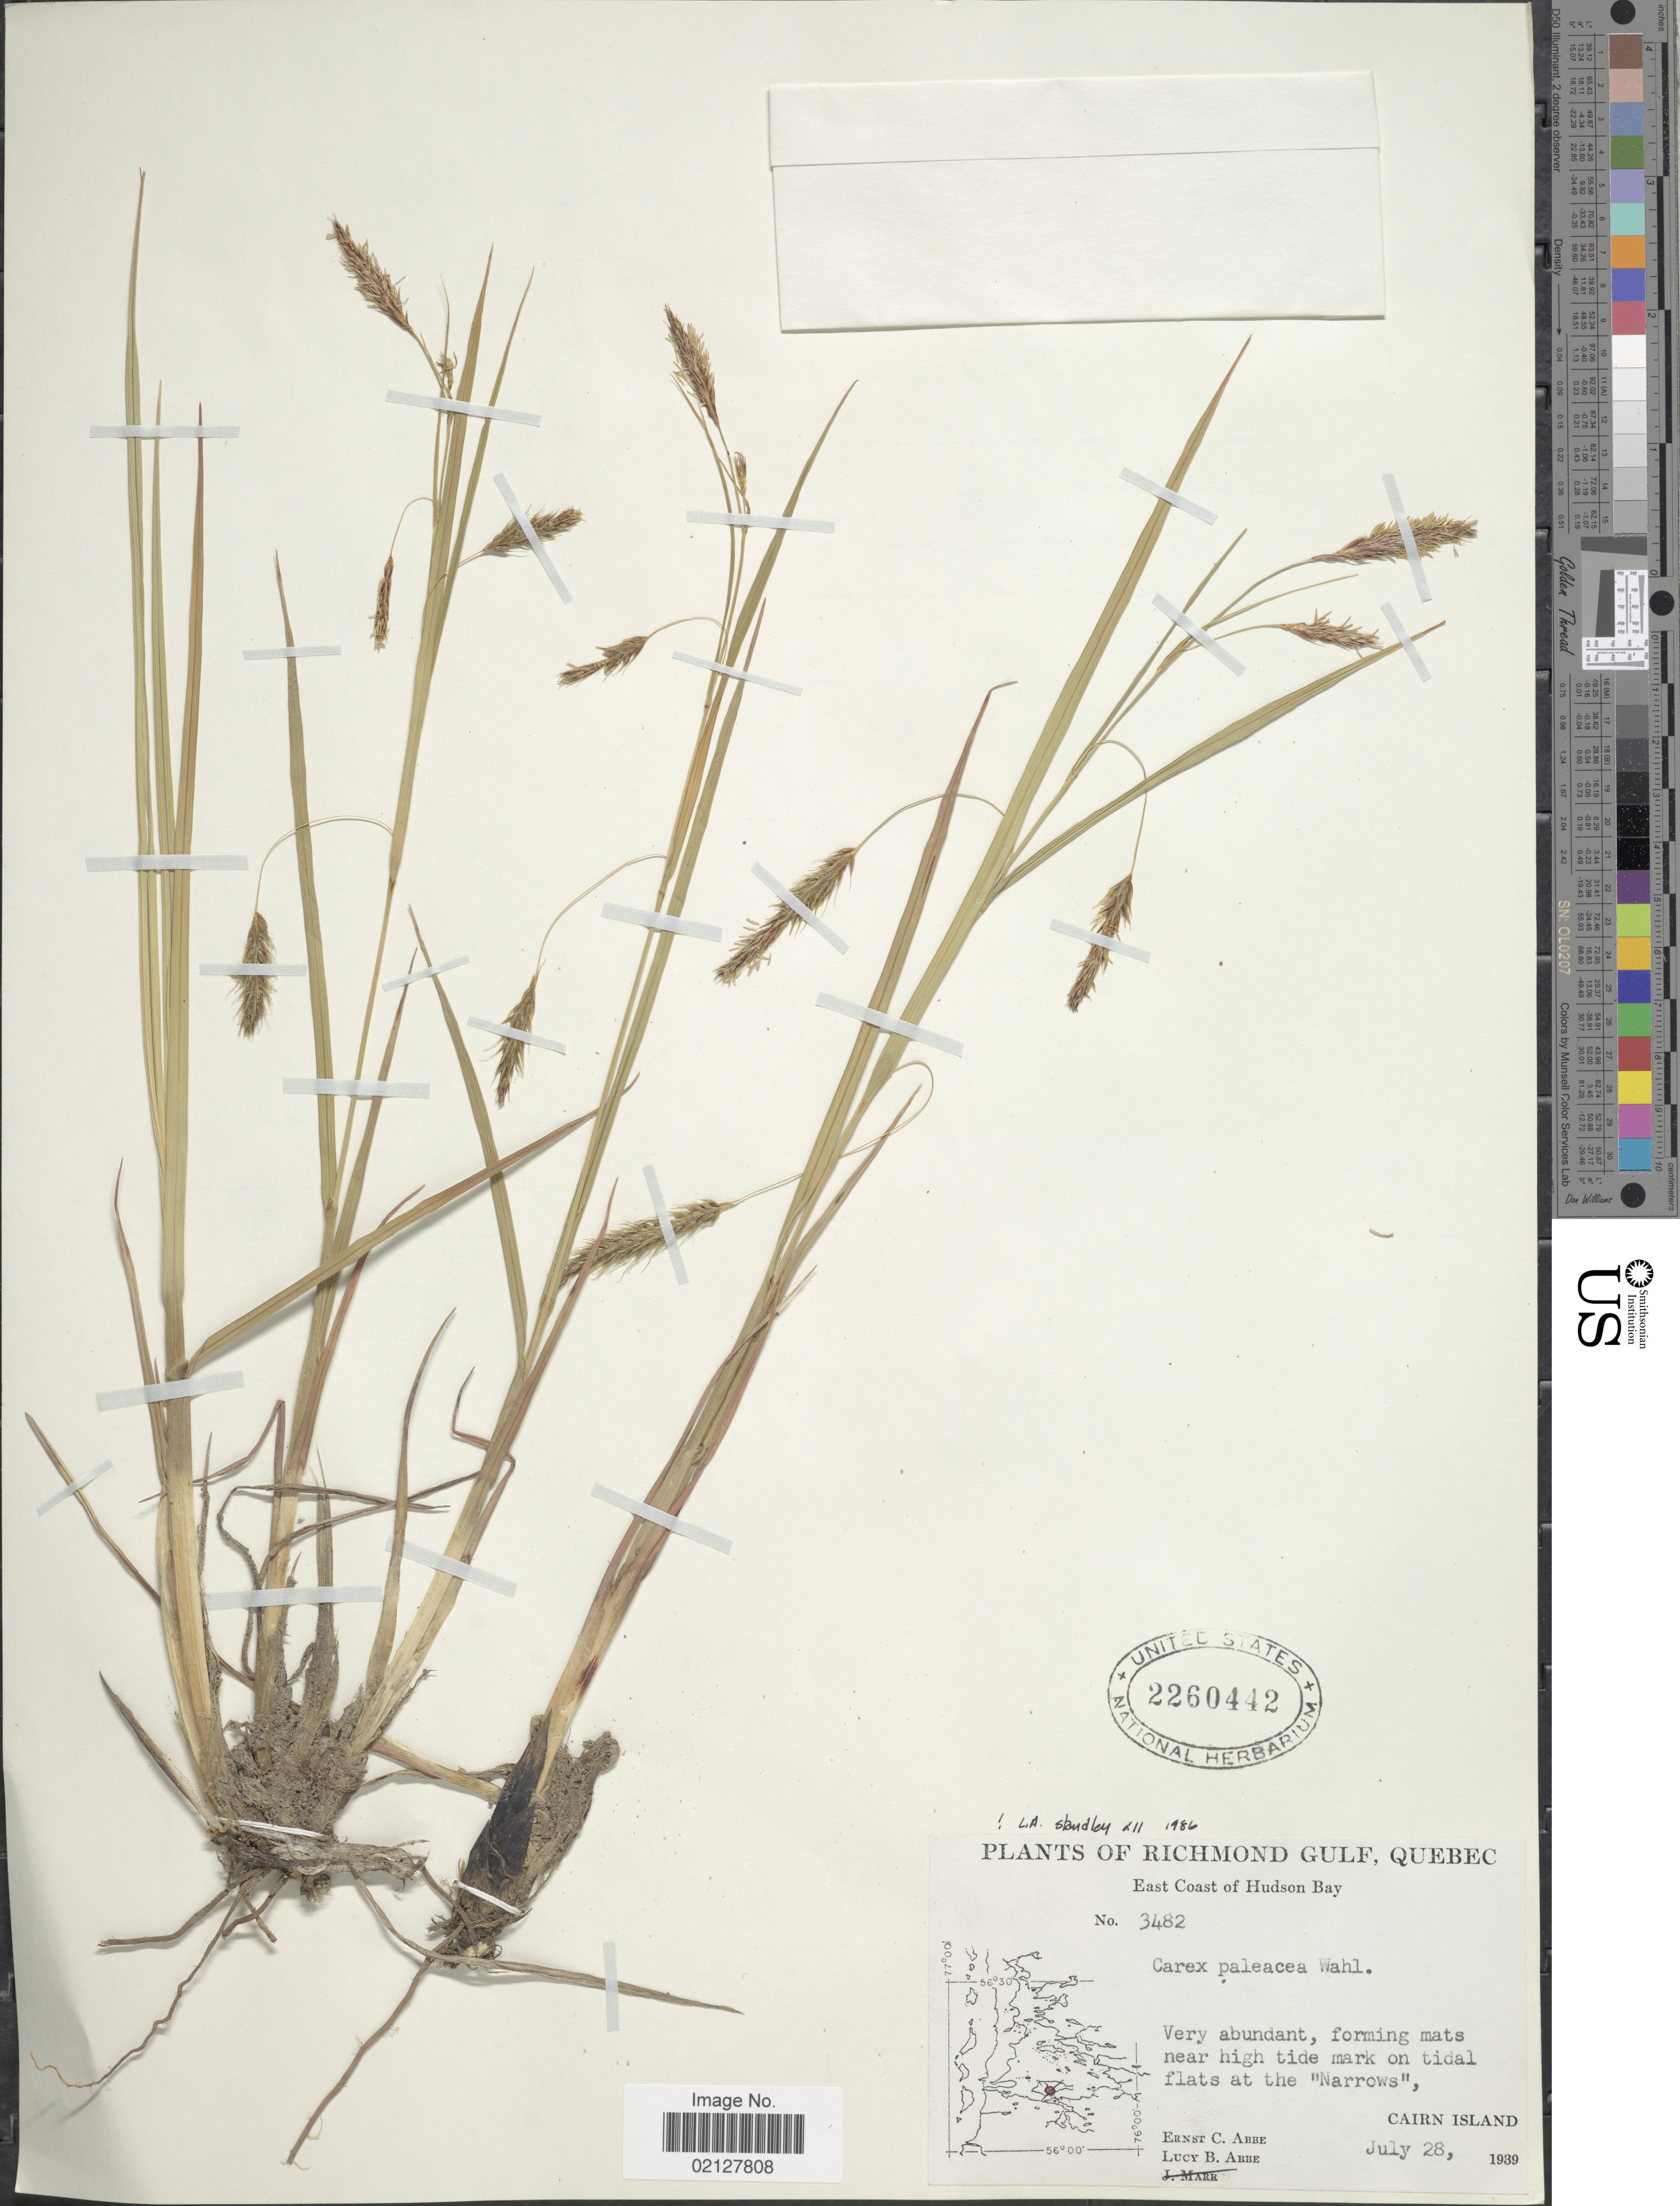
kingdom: Plantae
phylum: Tracheophyta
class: Liliopsida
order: Poales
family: Cyperaceae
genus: Carex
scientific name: Carex paleacea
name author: Schreb. ex Wahlenb.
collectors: E. C. Abbe & L. B. Abbe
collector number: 3482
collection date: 1939-07-28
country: Canada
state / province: Quebec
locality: Richmond Gulf, East Coast of Hudson Bay, Cairn Island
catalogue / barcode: US 2260442